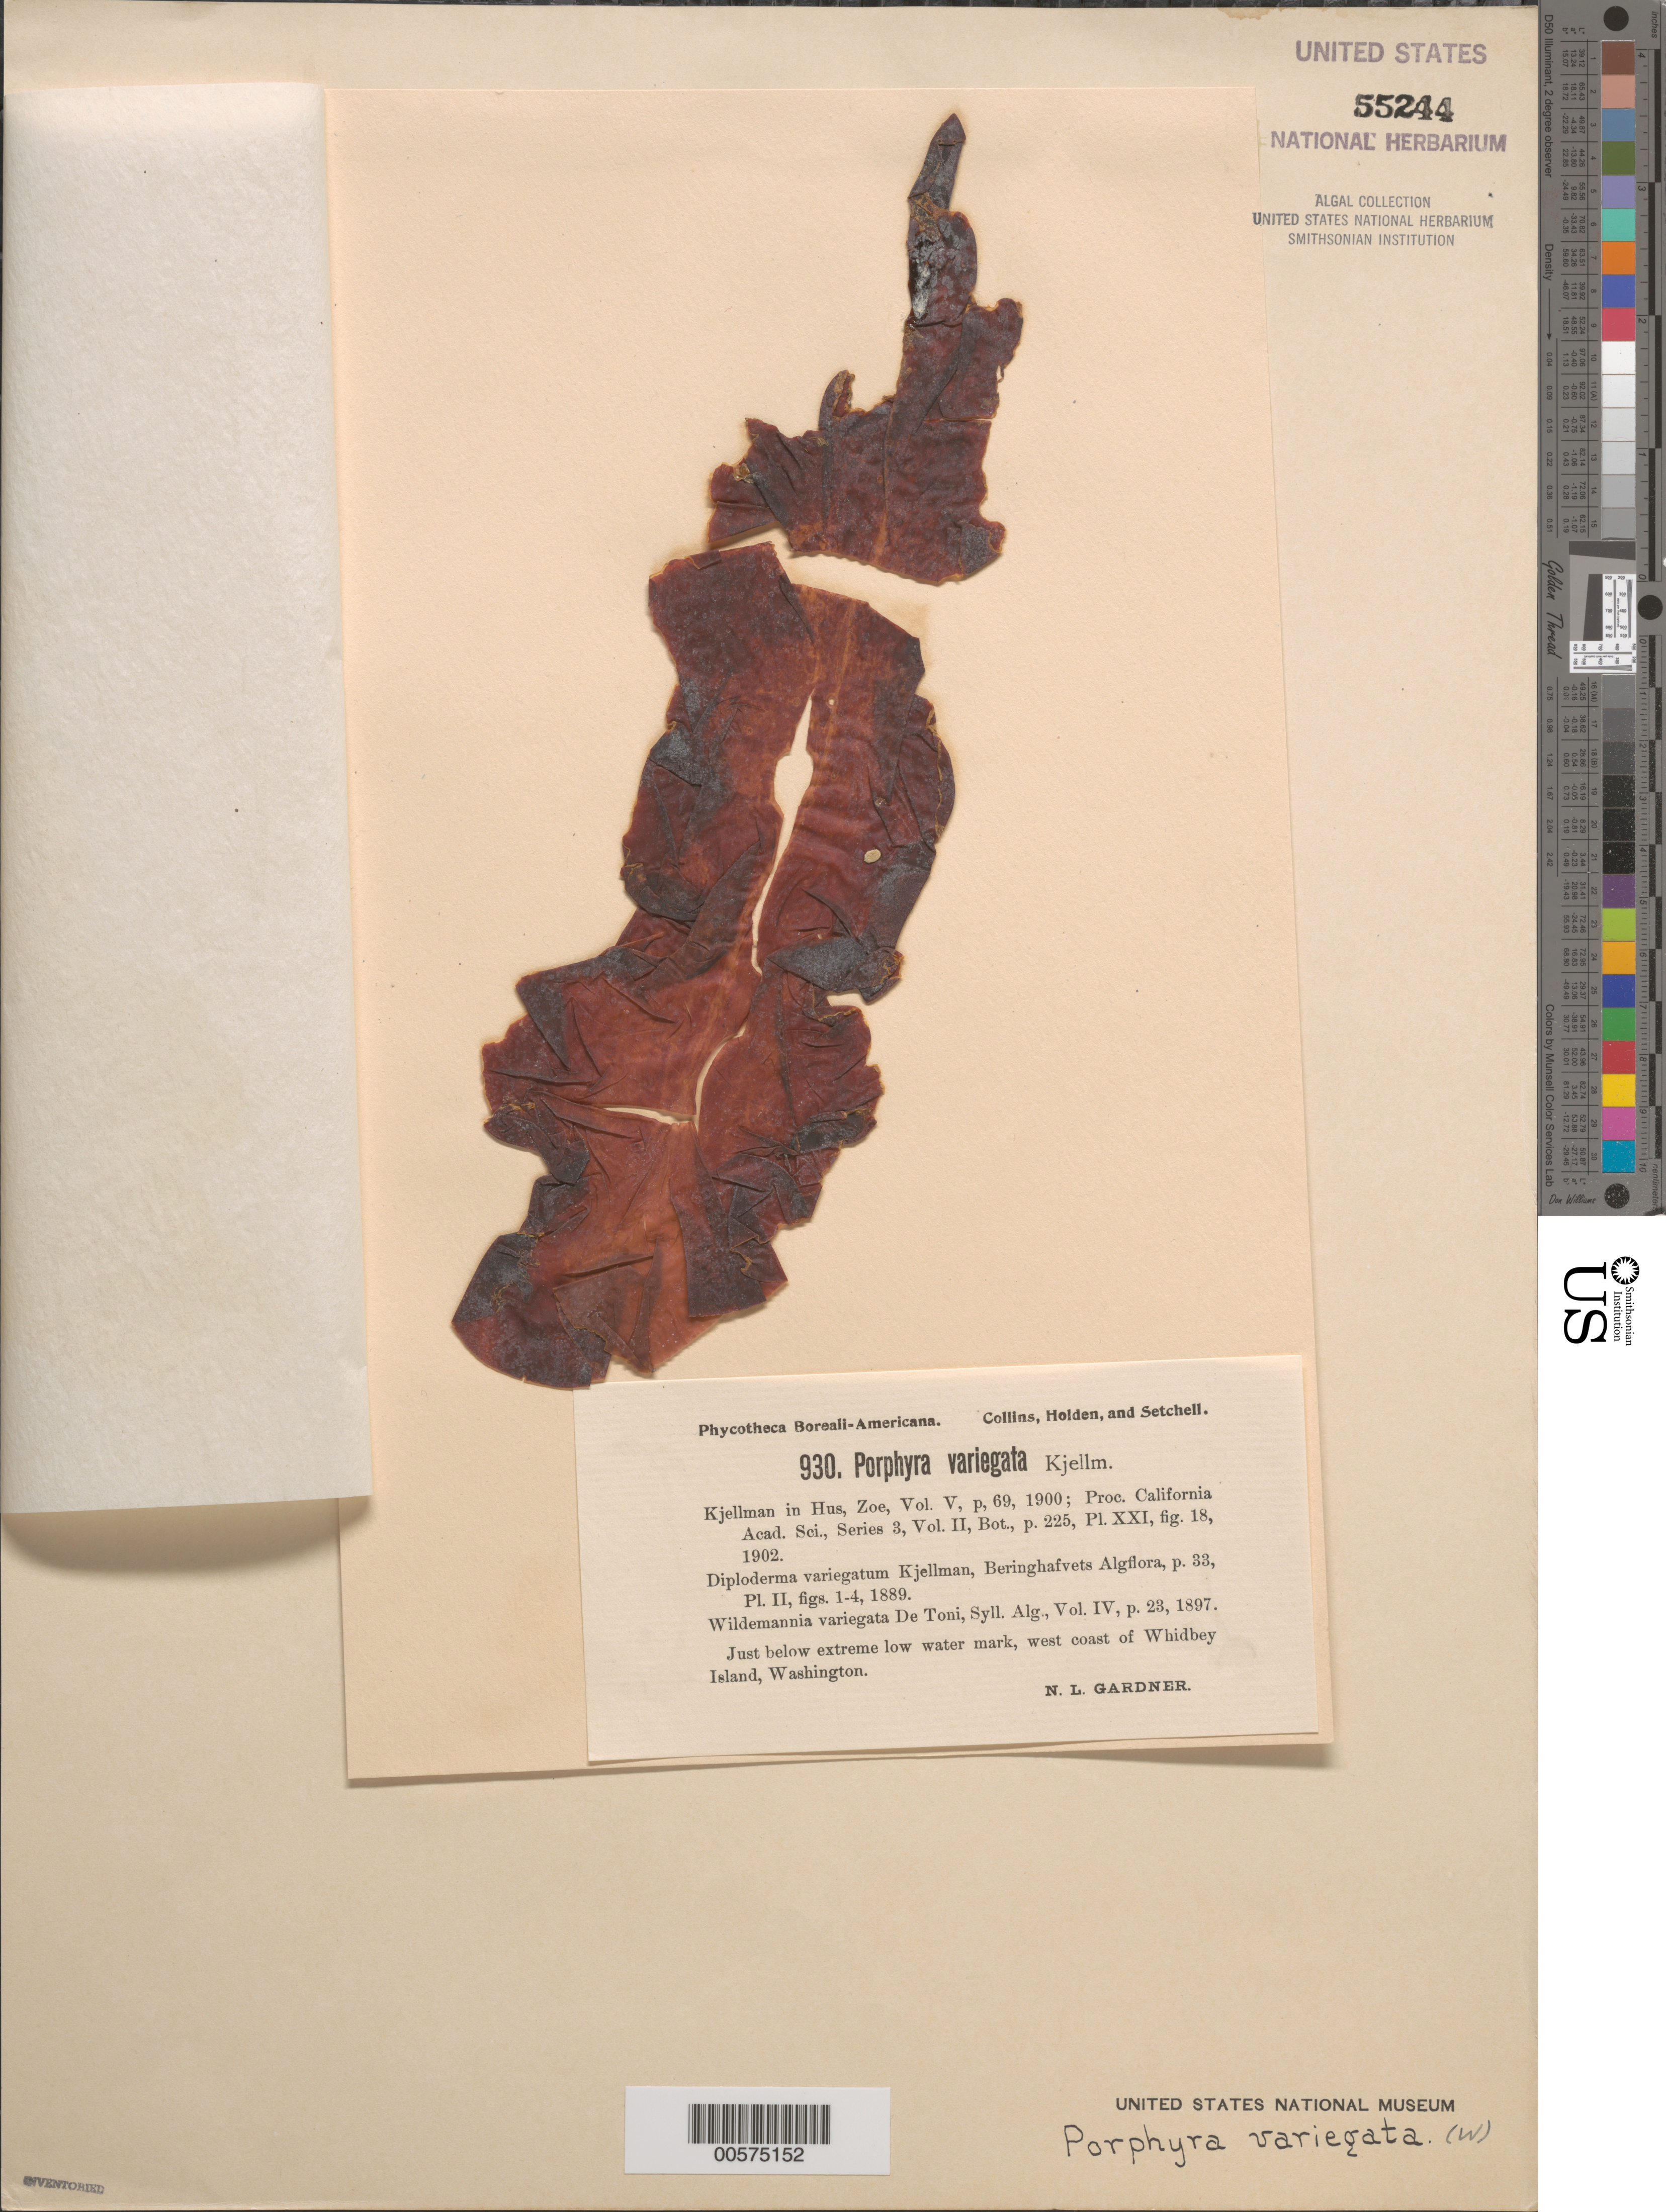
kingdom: Plantae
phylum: Rhodophyta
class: Bangiophyceae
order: Bangiales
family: Bangiaceae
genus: Porphyra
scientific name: Porphyra variegata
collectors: N. Gardner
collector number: PB-A 930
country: United States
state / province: Washington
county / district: Island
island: Whidbey,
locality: West coast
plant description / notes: Collins, Holden & Setchell, Phycotheca Boreali-Americana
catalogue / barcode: US 55244